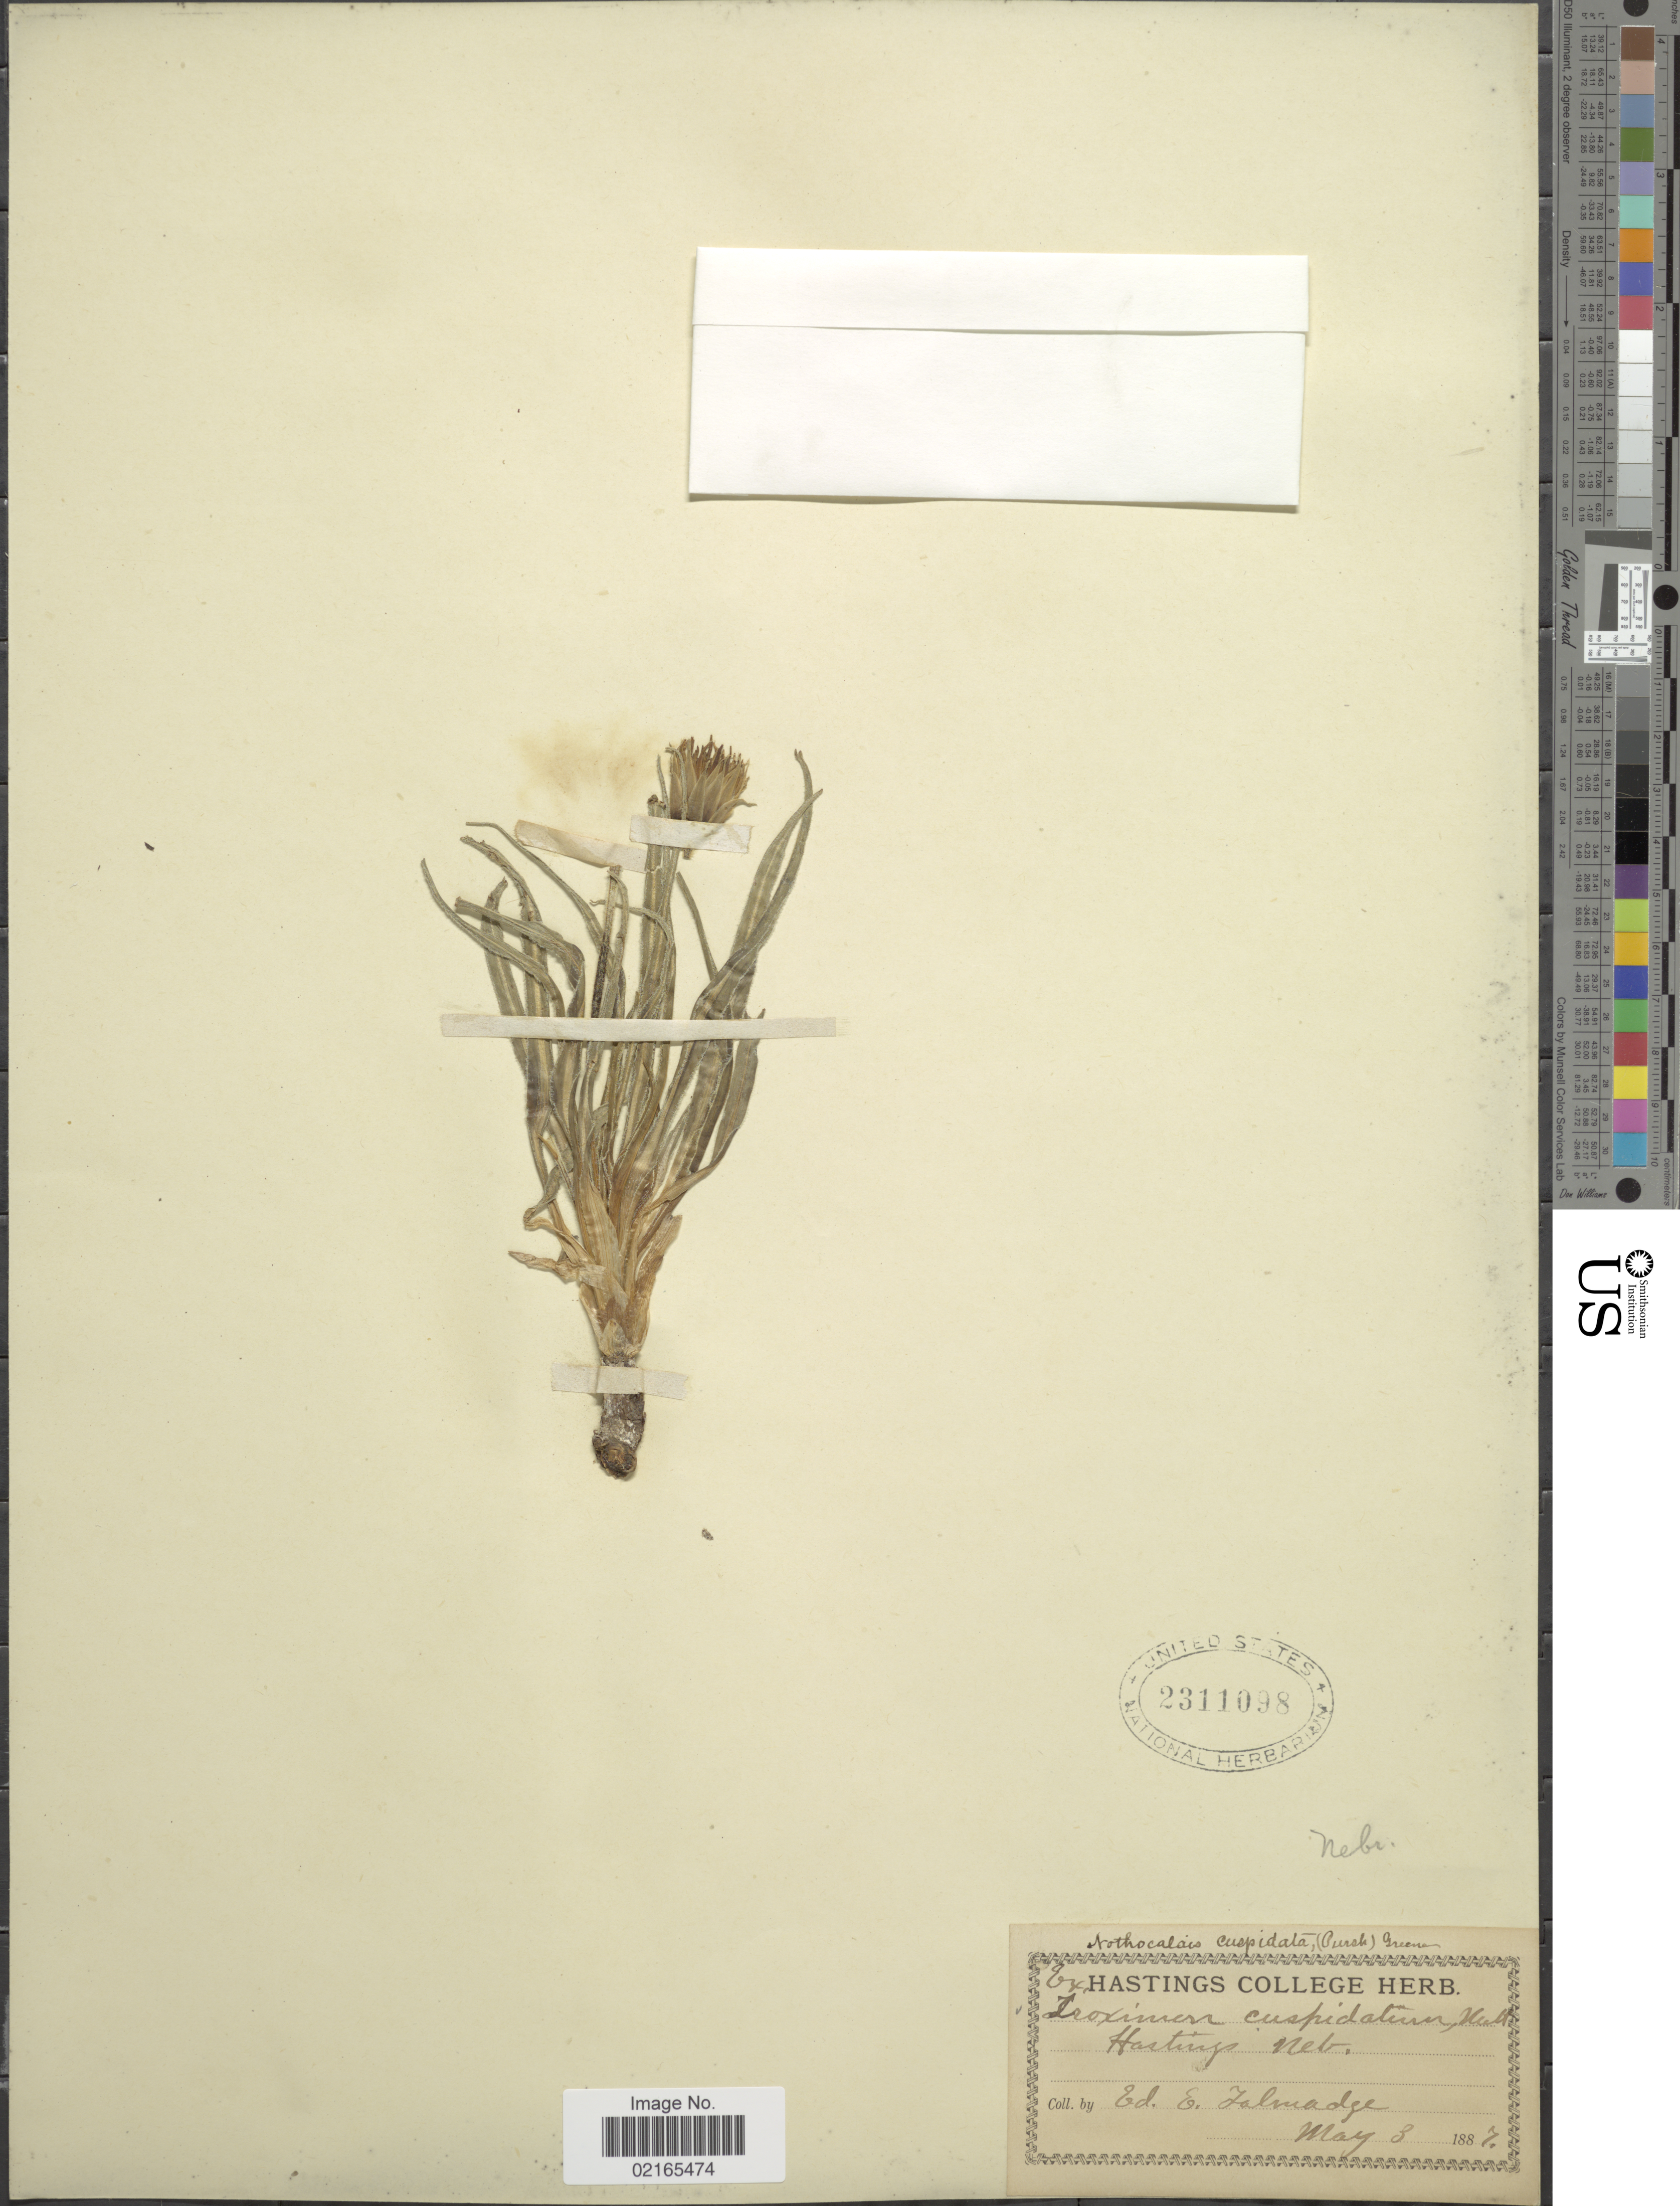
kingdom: Plantae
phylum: Tracheophyta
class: Magnoliopsida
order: Asterales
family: Asteraceae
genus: Nothocalais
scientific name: Nothocalais cuspidata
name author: (Pursh) Greene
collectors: E. Talmadge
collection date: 1887-05-03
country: United States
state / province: Nebraska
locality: Hastings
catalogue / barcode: US 2311098